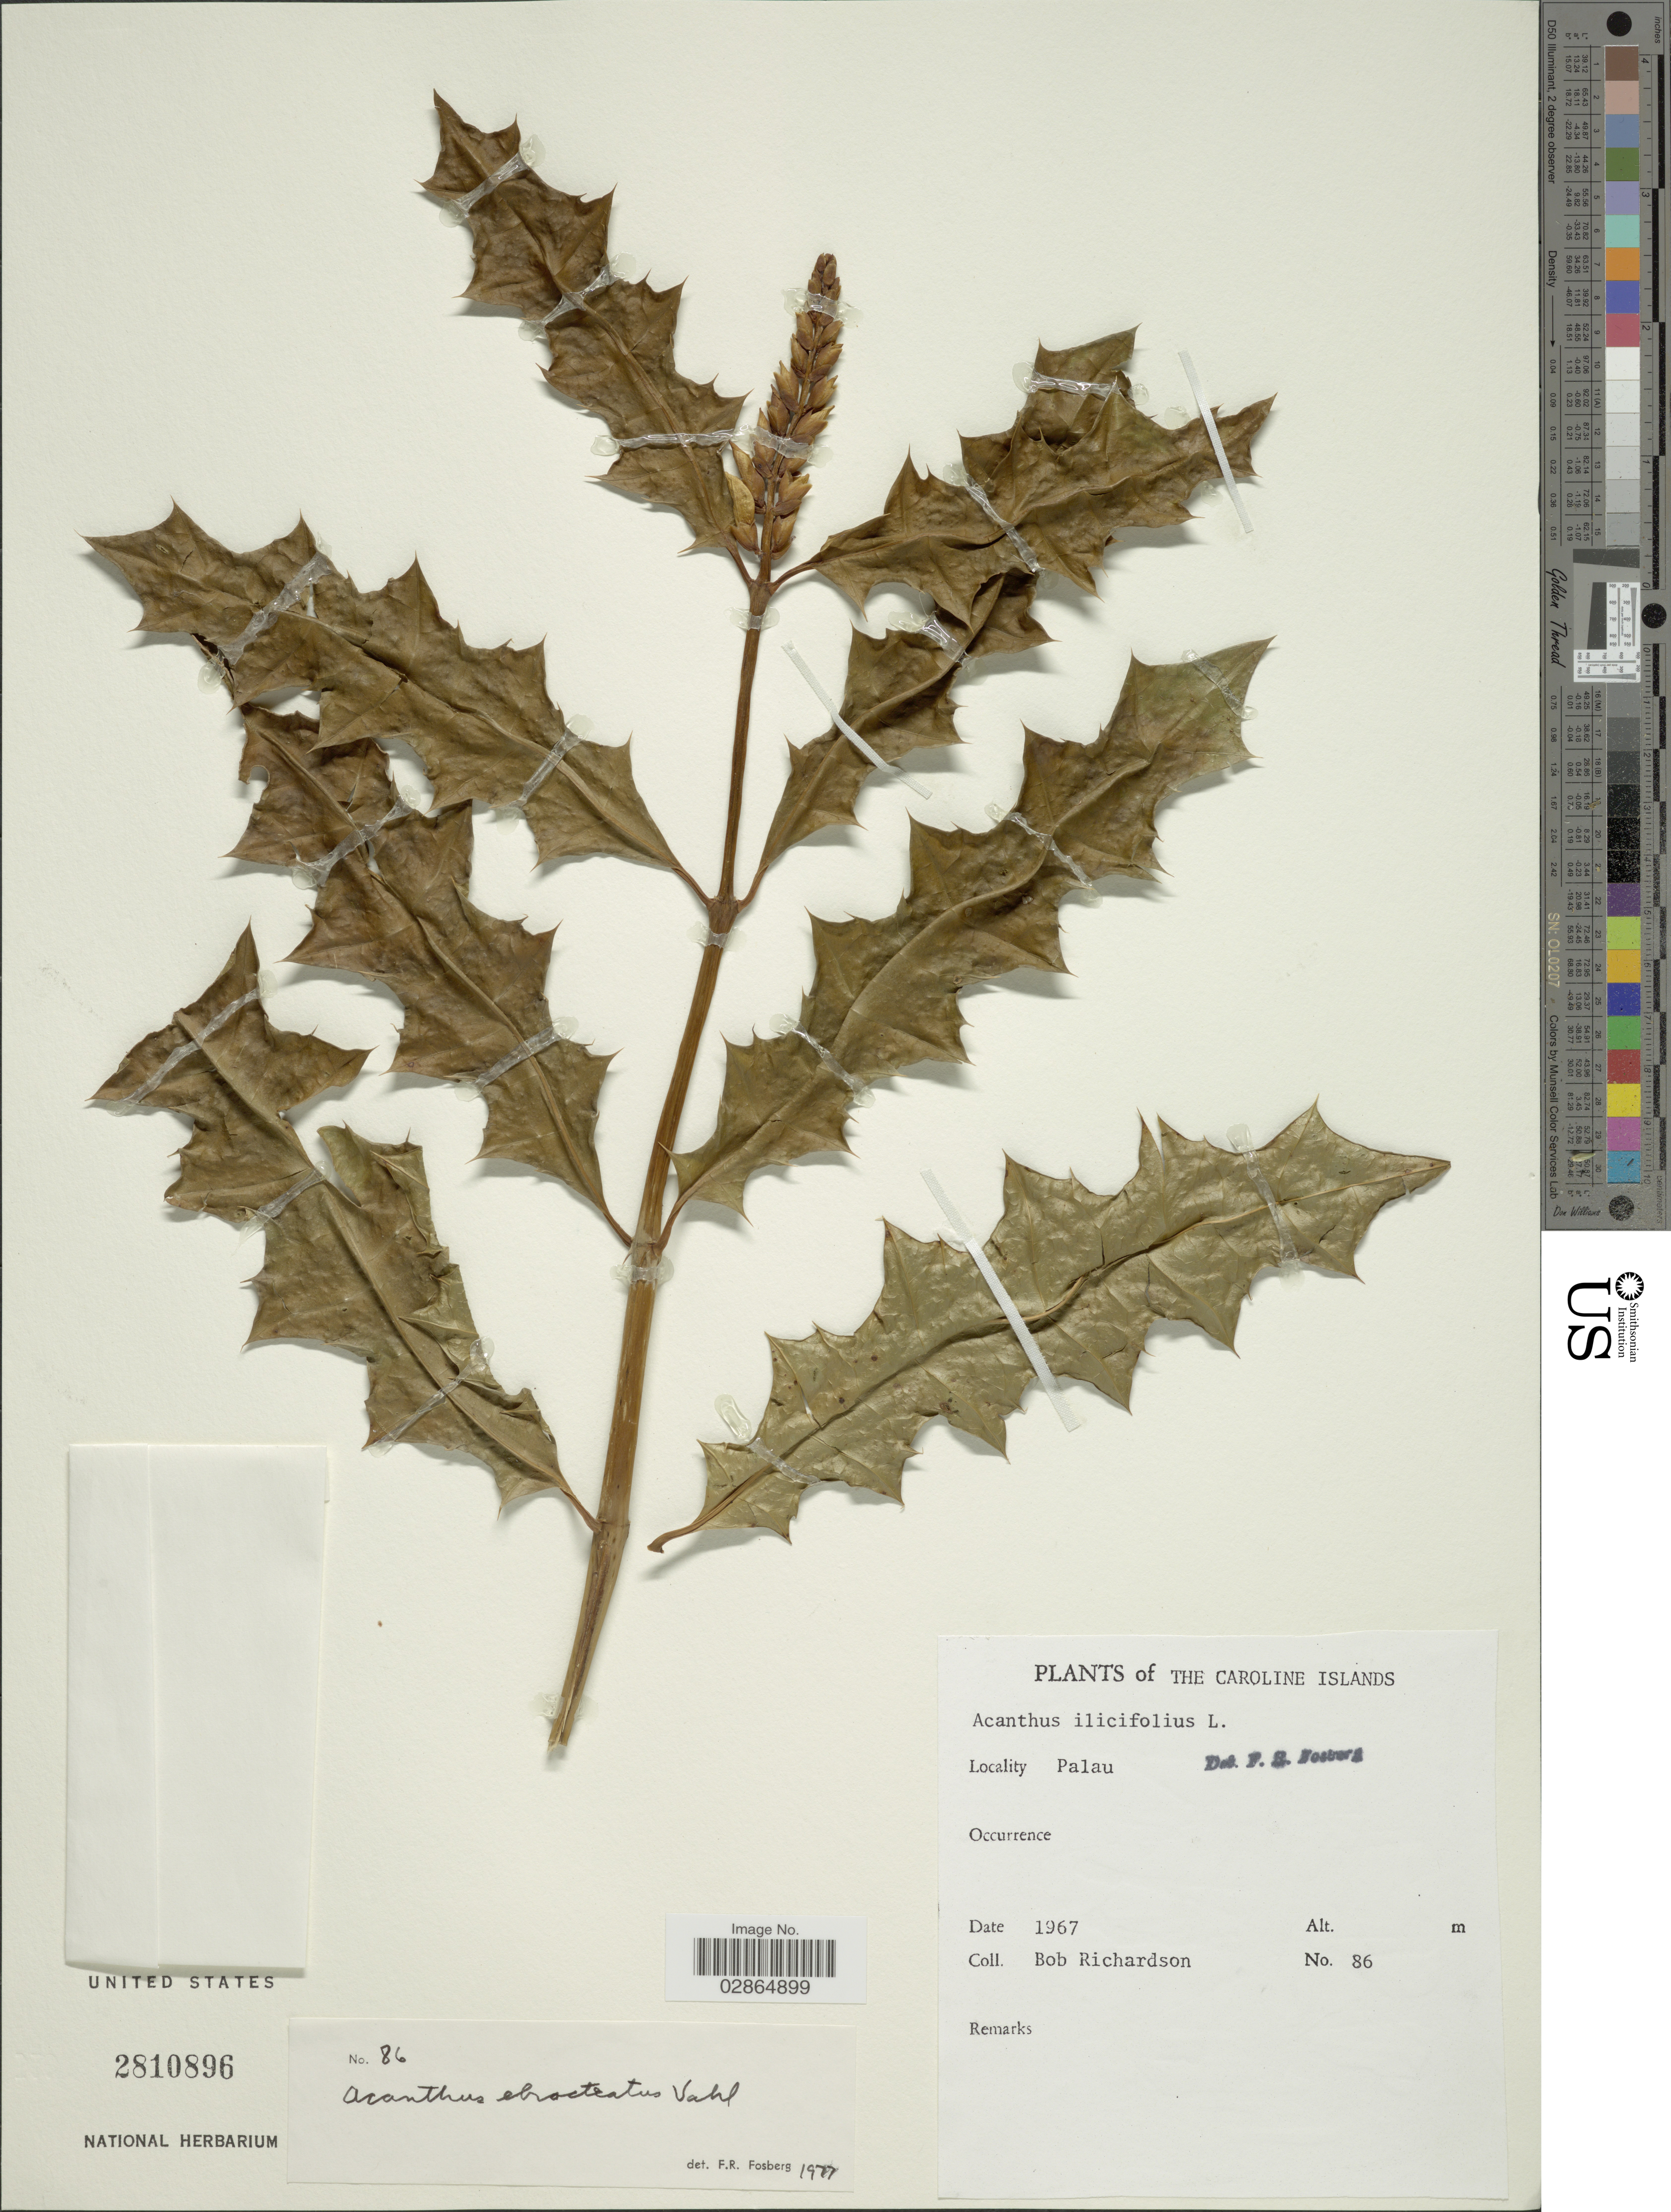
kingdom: Plantae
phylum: Tracheophyta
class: Magnoliopsida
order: Lamiales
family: Acanthaceae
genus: Acanthus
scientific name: Acanthus ebracteatus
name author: Vahl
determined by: Wagner, W. L., (BOT), Smithsonian Institution - National Museum of Natural History (UNITED STATES)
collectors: B. Richardson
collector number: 86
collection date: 1967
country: Palau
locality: The Caroline Islands, Palau.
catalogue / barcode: US 2810896